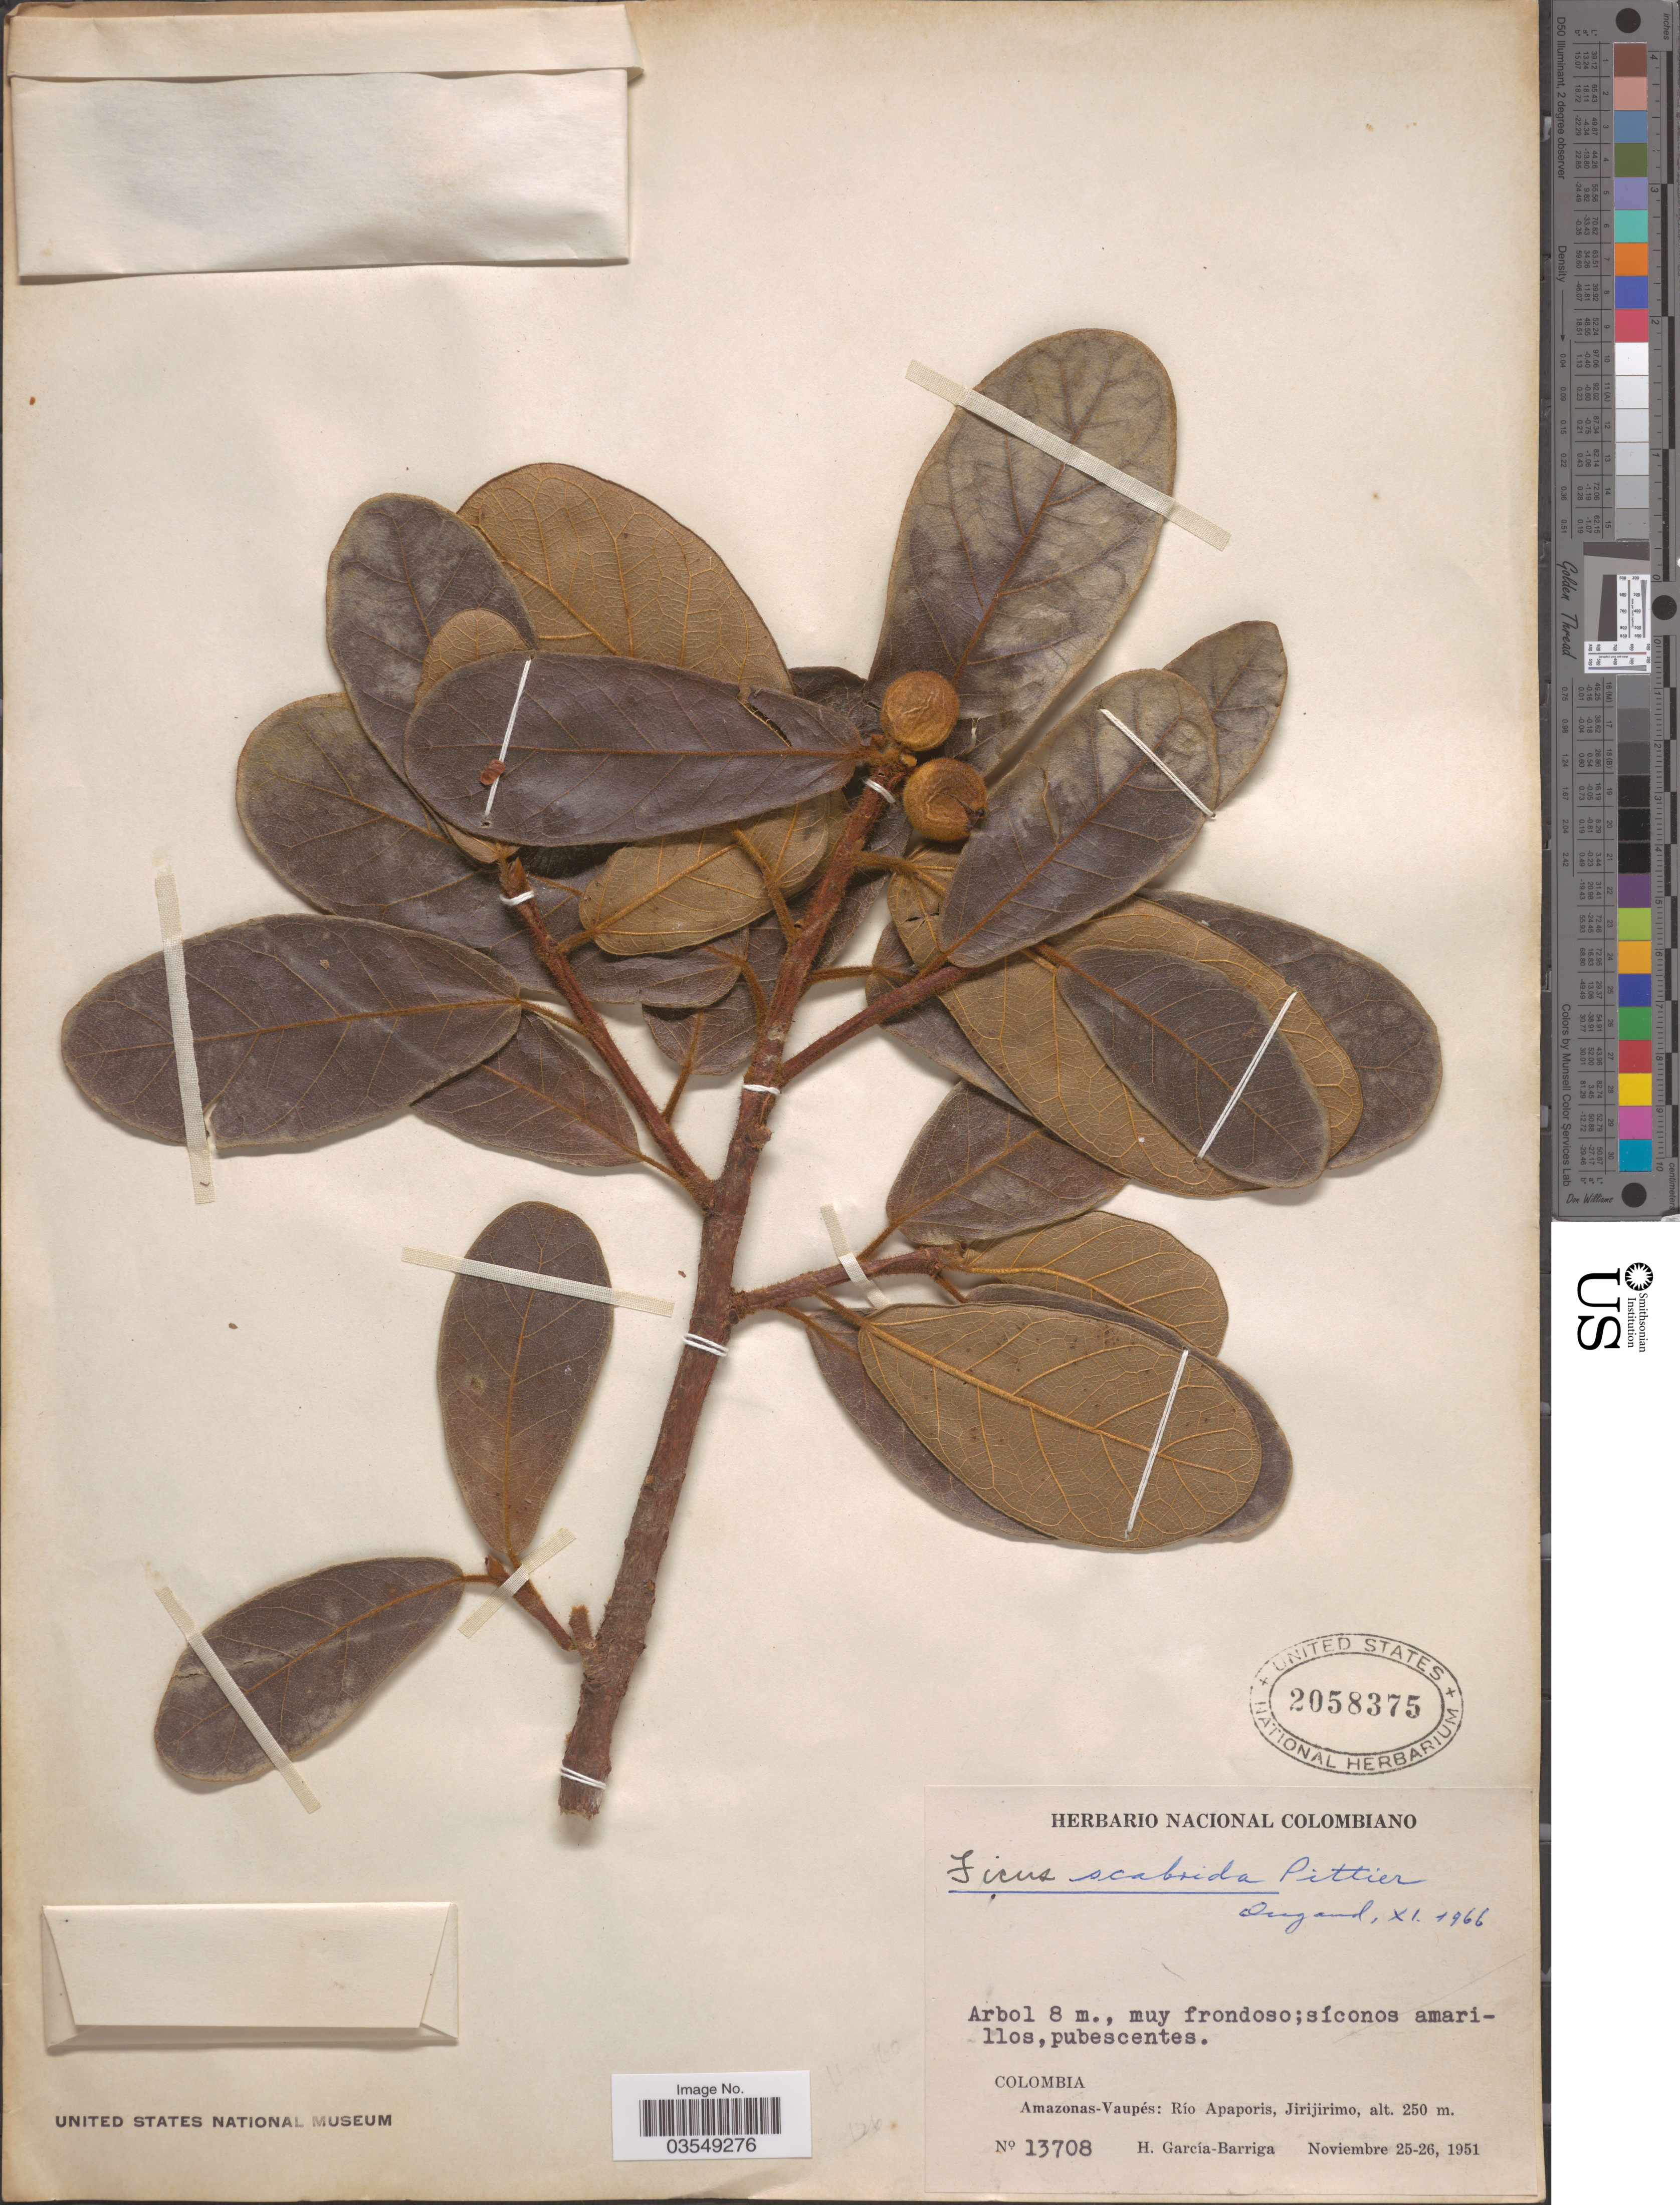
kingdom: Plantae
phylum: Tracheophyta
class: Magnoliopsida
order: Rosales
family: Moraceae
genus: Ficus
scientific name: Ficus scabrida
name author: Pittier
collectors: H. García Barriga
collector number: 13708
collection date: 1951-11-25/1951-11-26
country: Colombia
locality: Amazonas-Vaupés: Río Apaporis, Jirijirimo.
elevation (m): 250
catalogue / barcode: US 2058375